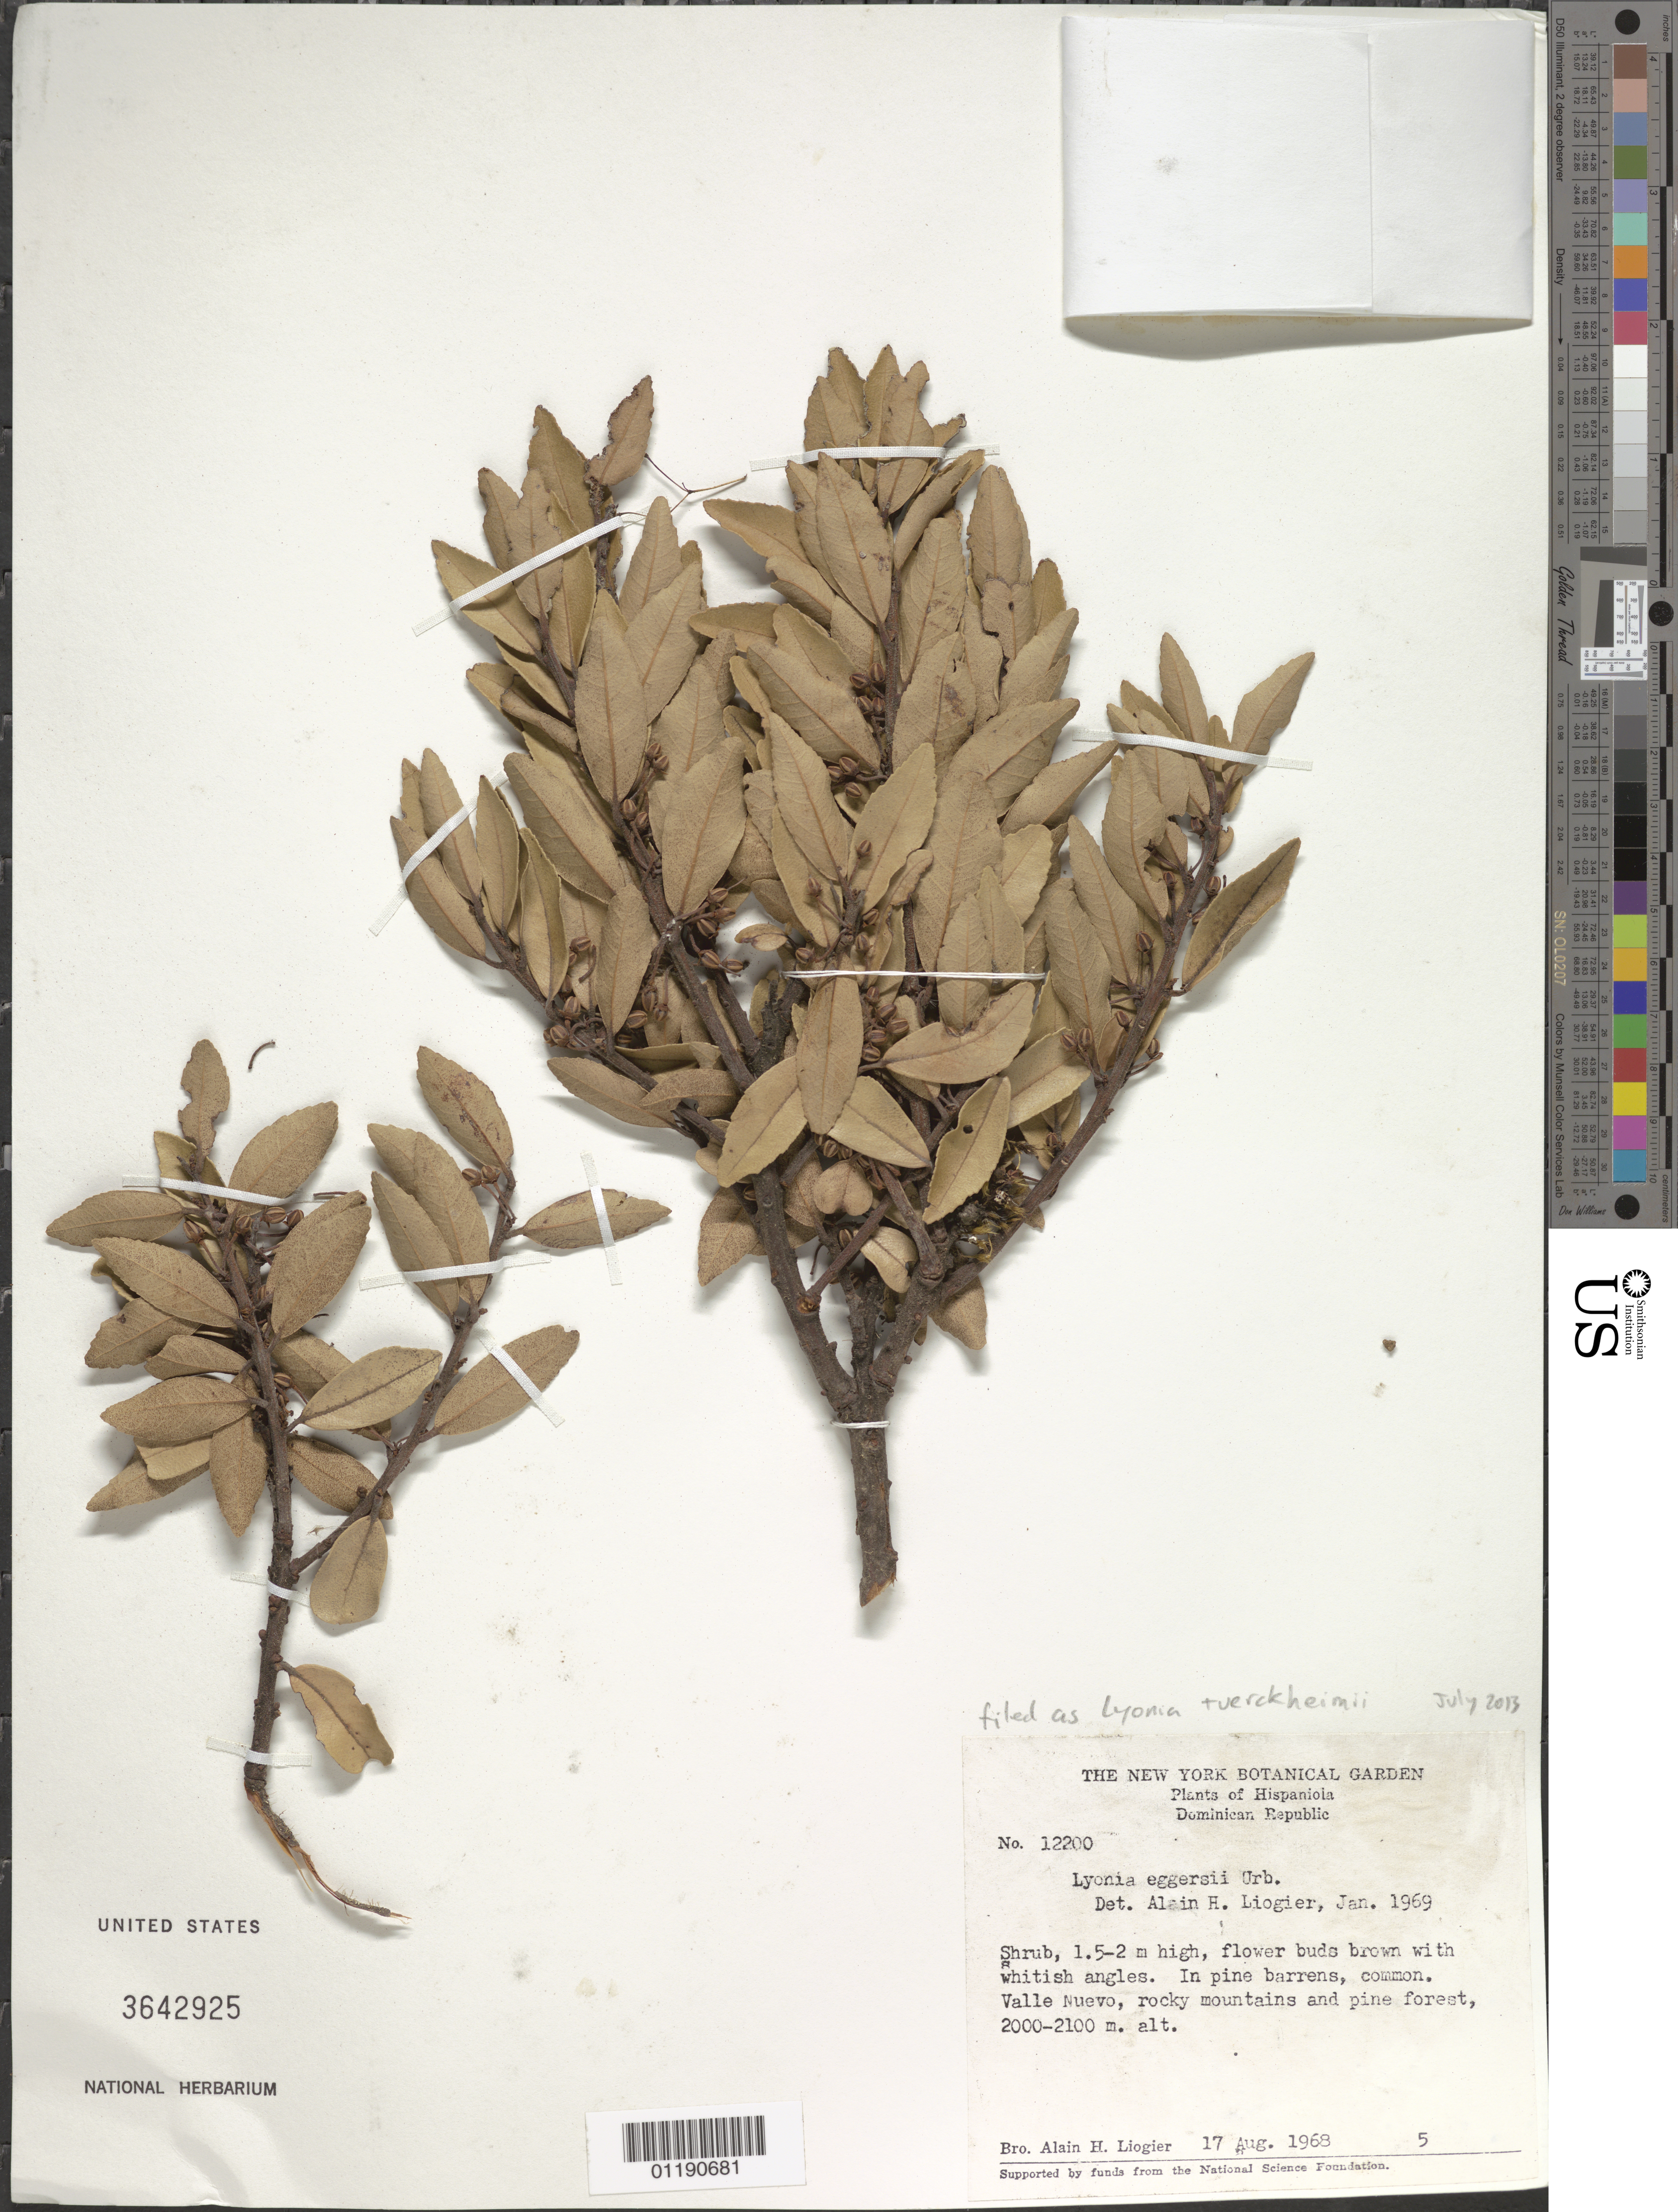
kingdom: Plantae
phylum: Tracheophyta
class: Magnoliopsida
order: Ericales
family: Ericaceae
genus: Lyonia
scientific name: Lyonia tuerckheimii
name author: Urb.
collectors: A. H. Liogier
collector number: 12200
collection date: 1968-08-17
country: Dominican Republic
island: Hispaniola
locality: Valle Nuevo.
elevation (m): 2000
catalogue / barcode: US 3642925